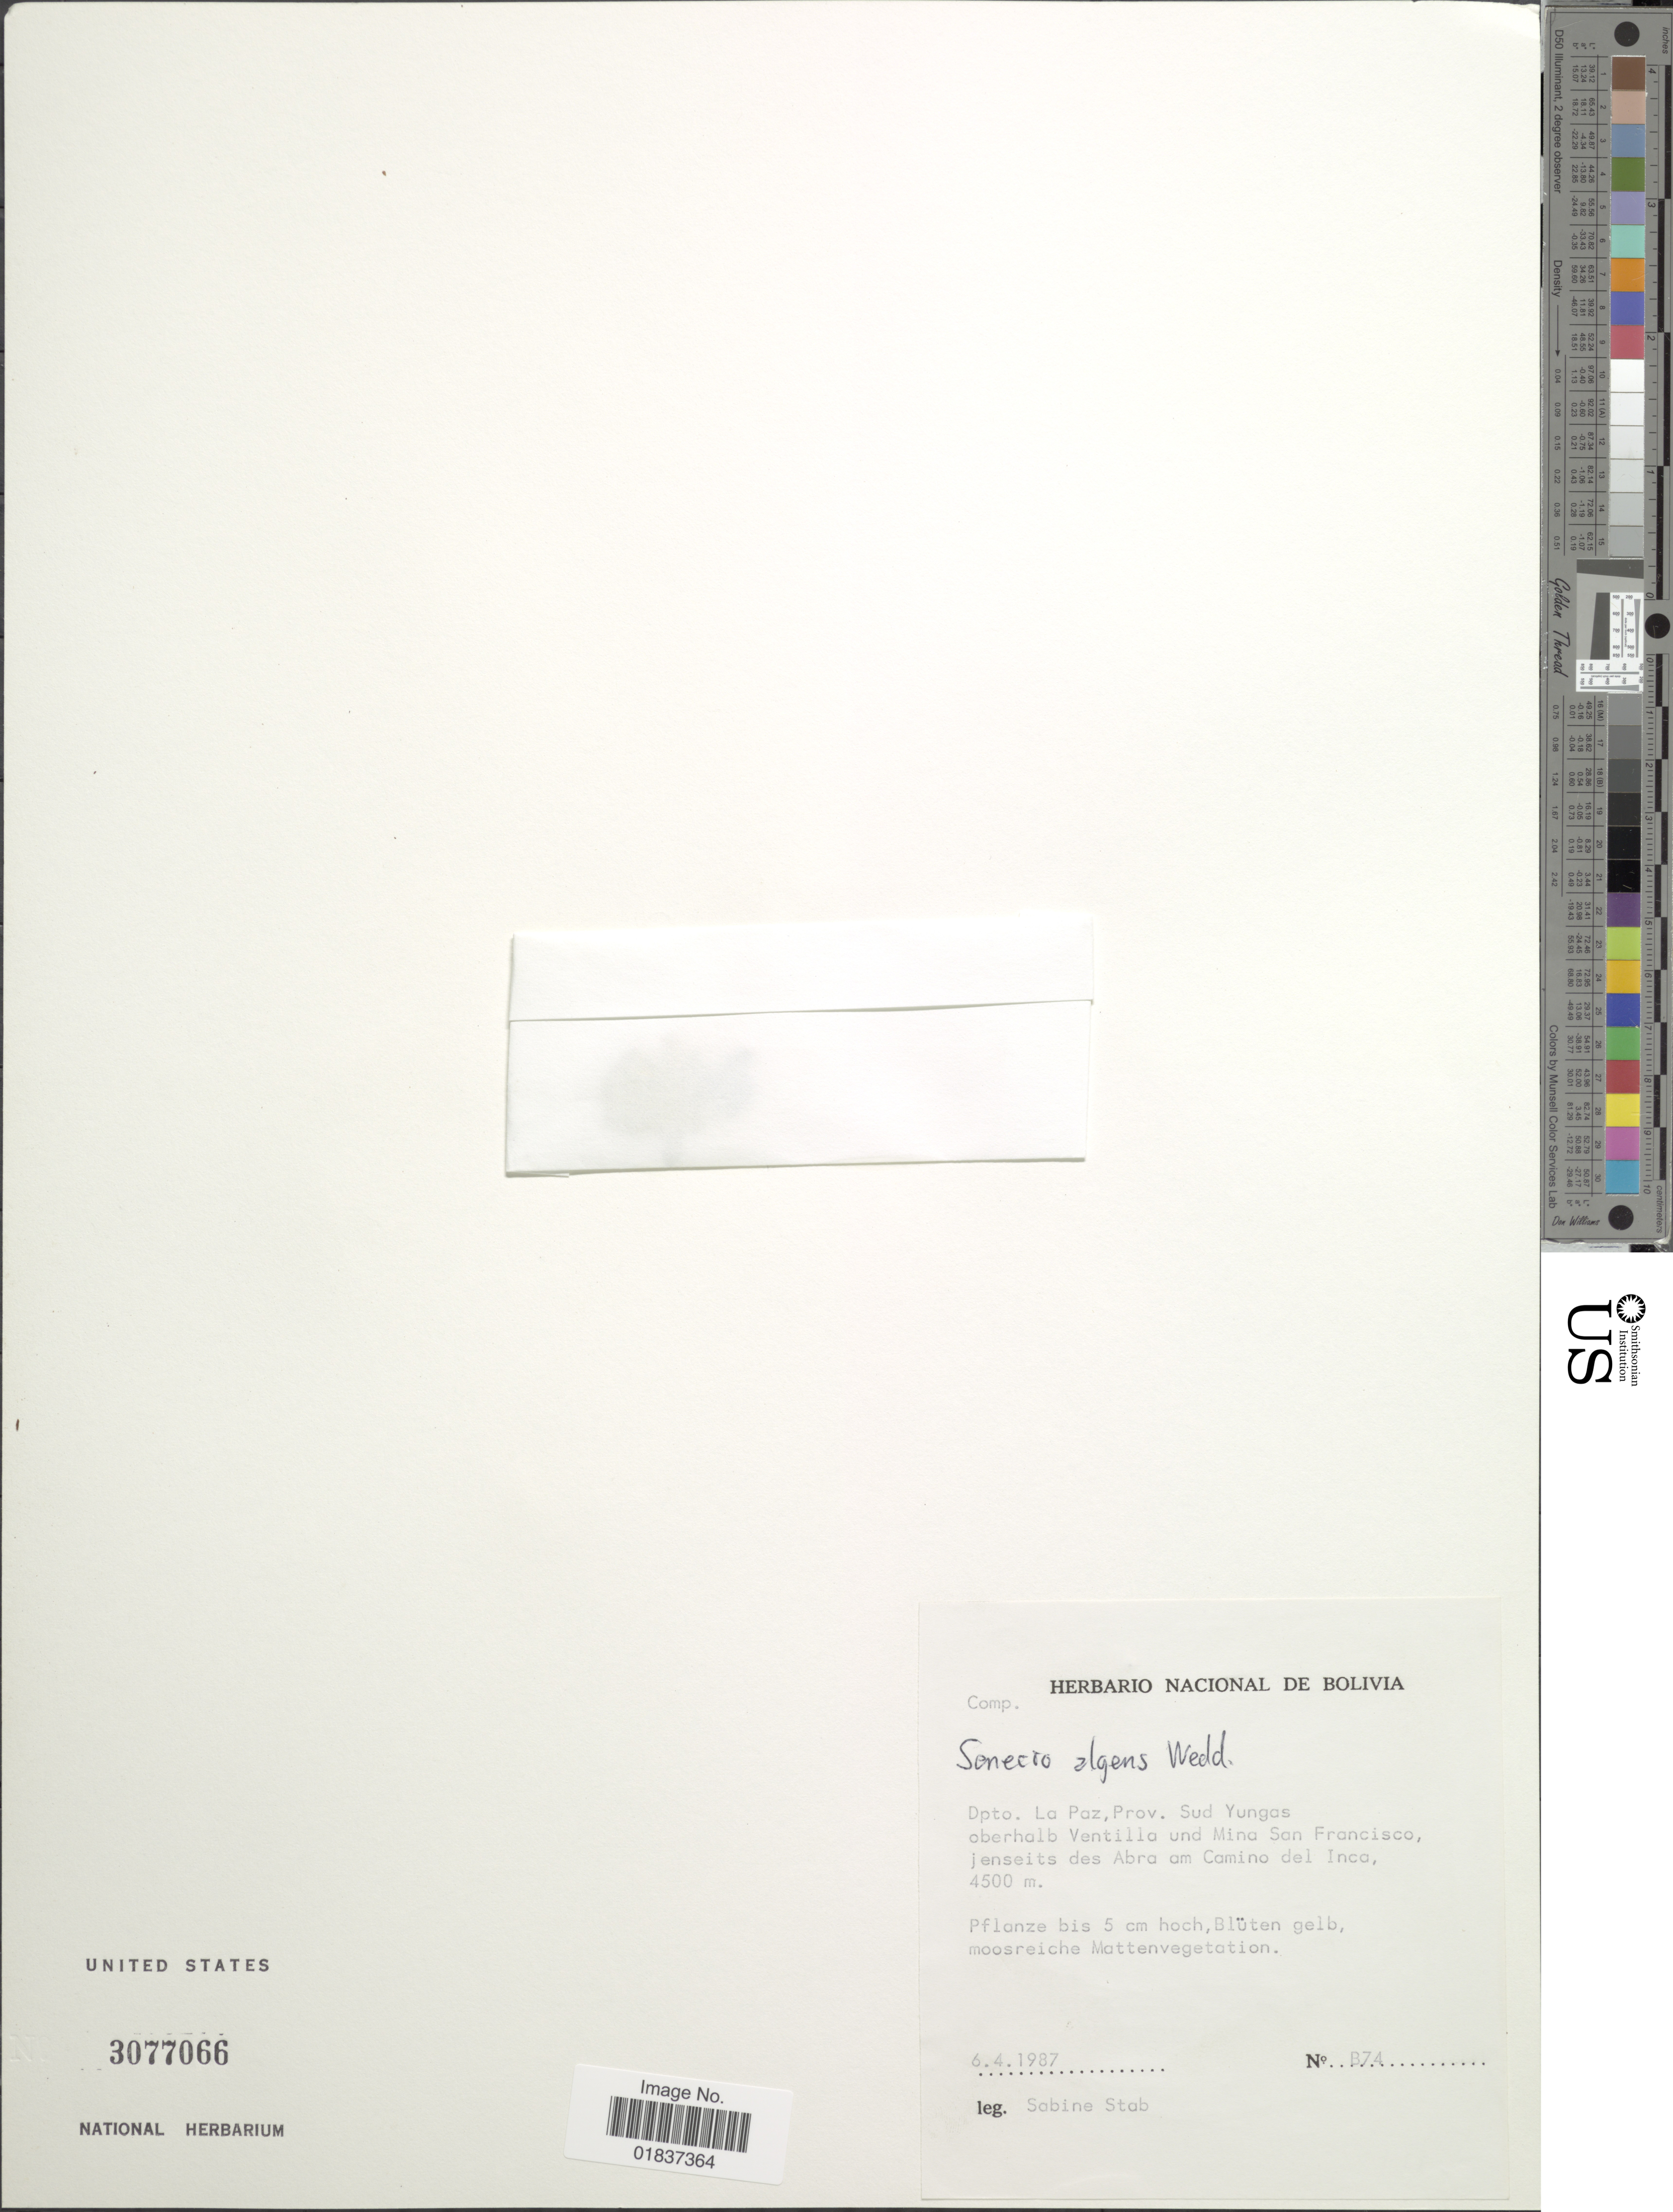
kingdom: Plantae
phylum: Tracheophyta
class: Magnoliopsida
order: Asterales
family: Asteraceae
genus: Senecio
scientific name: Senecio algens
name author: Wedd.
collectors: S. Stab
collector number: B74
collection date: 1987-04-06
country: Bolivia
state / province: La Paz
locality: Dpto. La Paz, Prov. Sud Yungas oberhalb Ventilla und Mina San Francisco, jenseits des Abra am Camino del Inca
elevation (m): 4500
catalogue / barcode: US 3077066